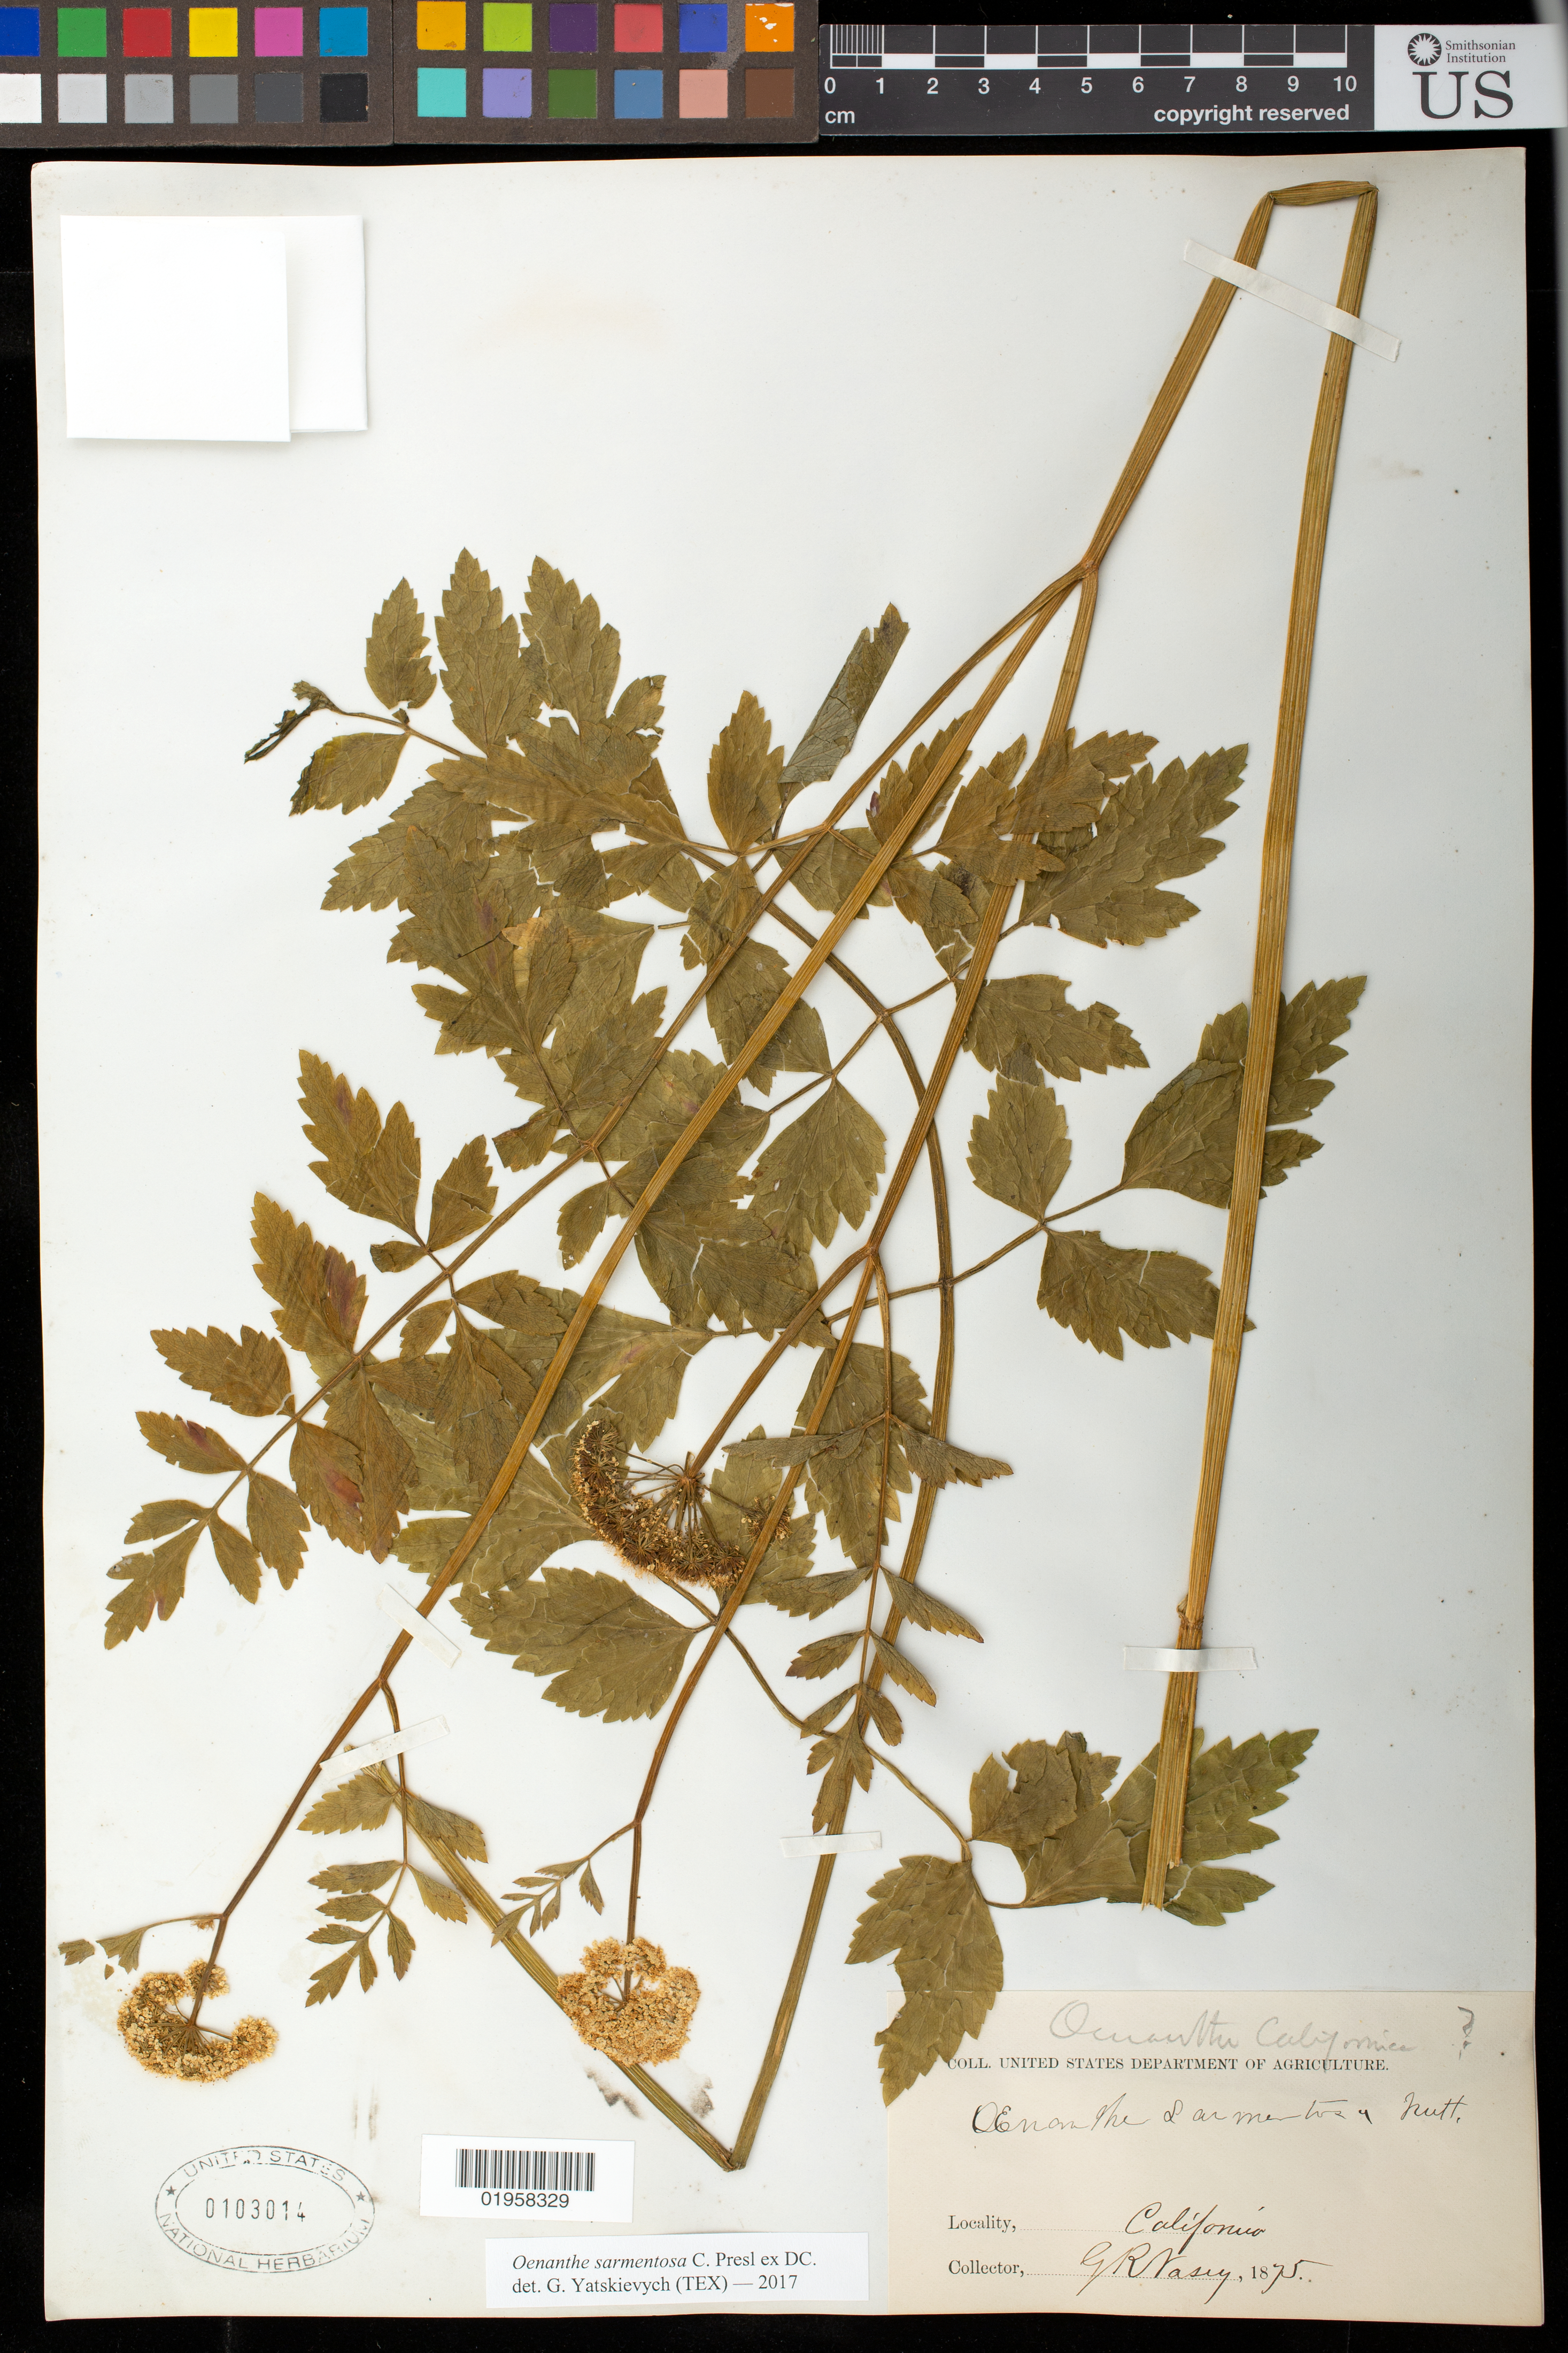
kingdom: Plantae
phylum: Tracheophyta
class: Magnoliopsida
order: Apiales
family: Apiaceae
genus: Oenanthe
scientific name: Oenanthe sarmentosa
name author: C. Presl ex DC.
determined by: Yatskievych, G. A.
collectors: G. R. Vasey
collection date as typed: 1875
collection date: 1875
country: United States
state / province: California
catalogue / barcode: US 103014